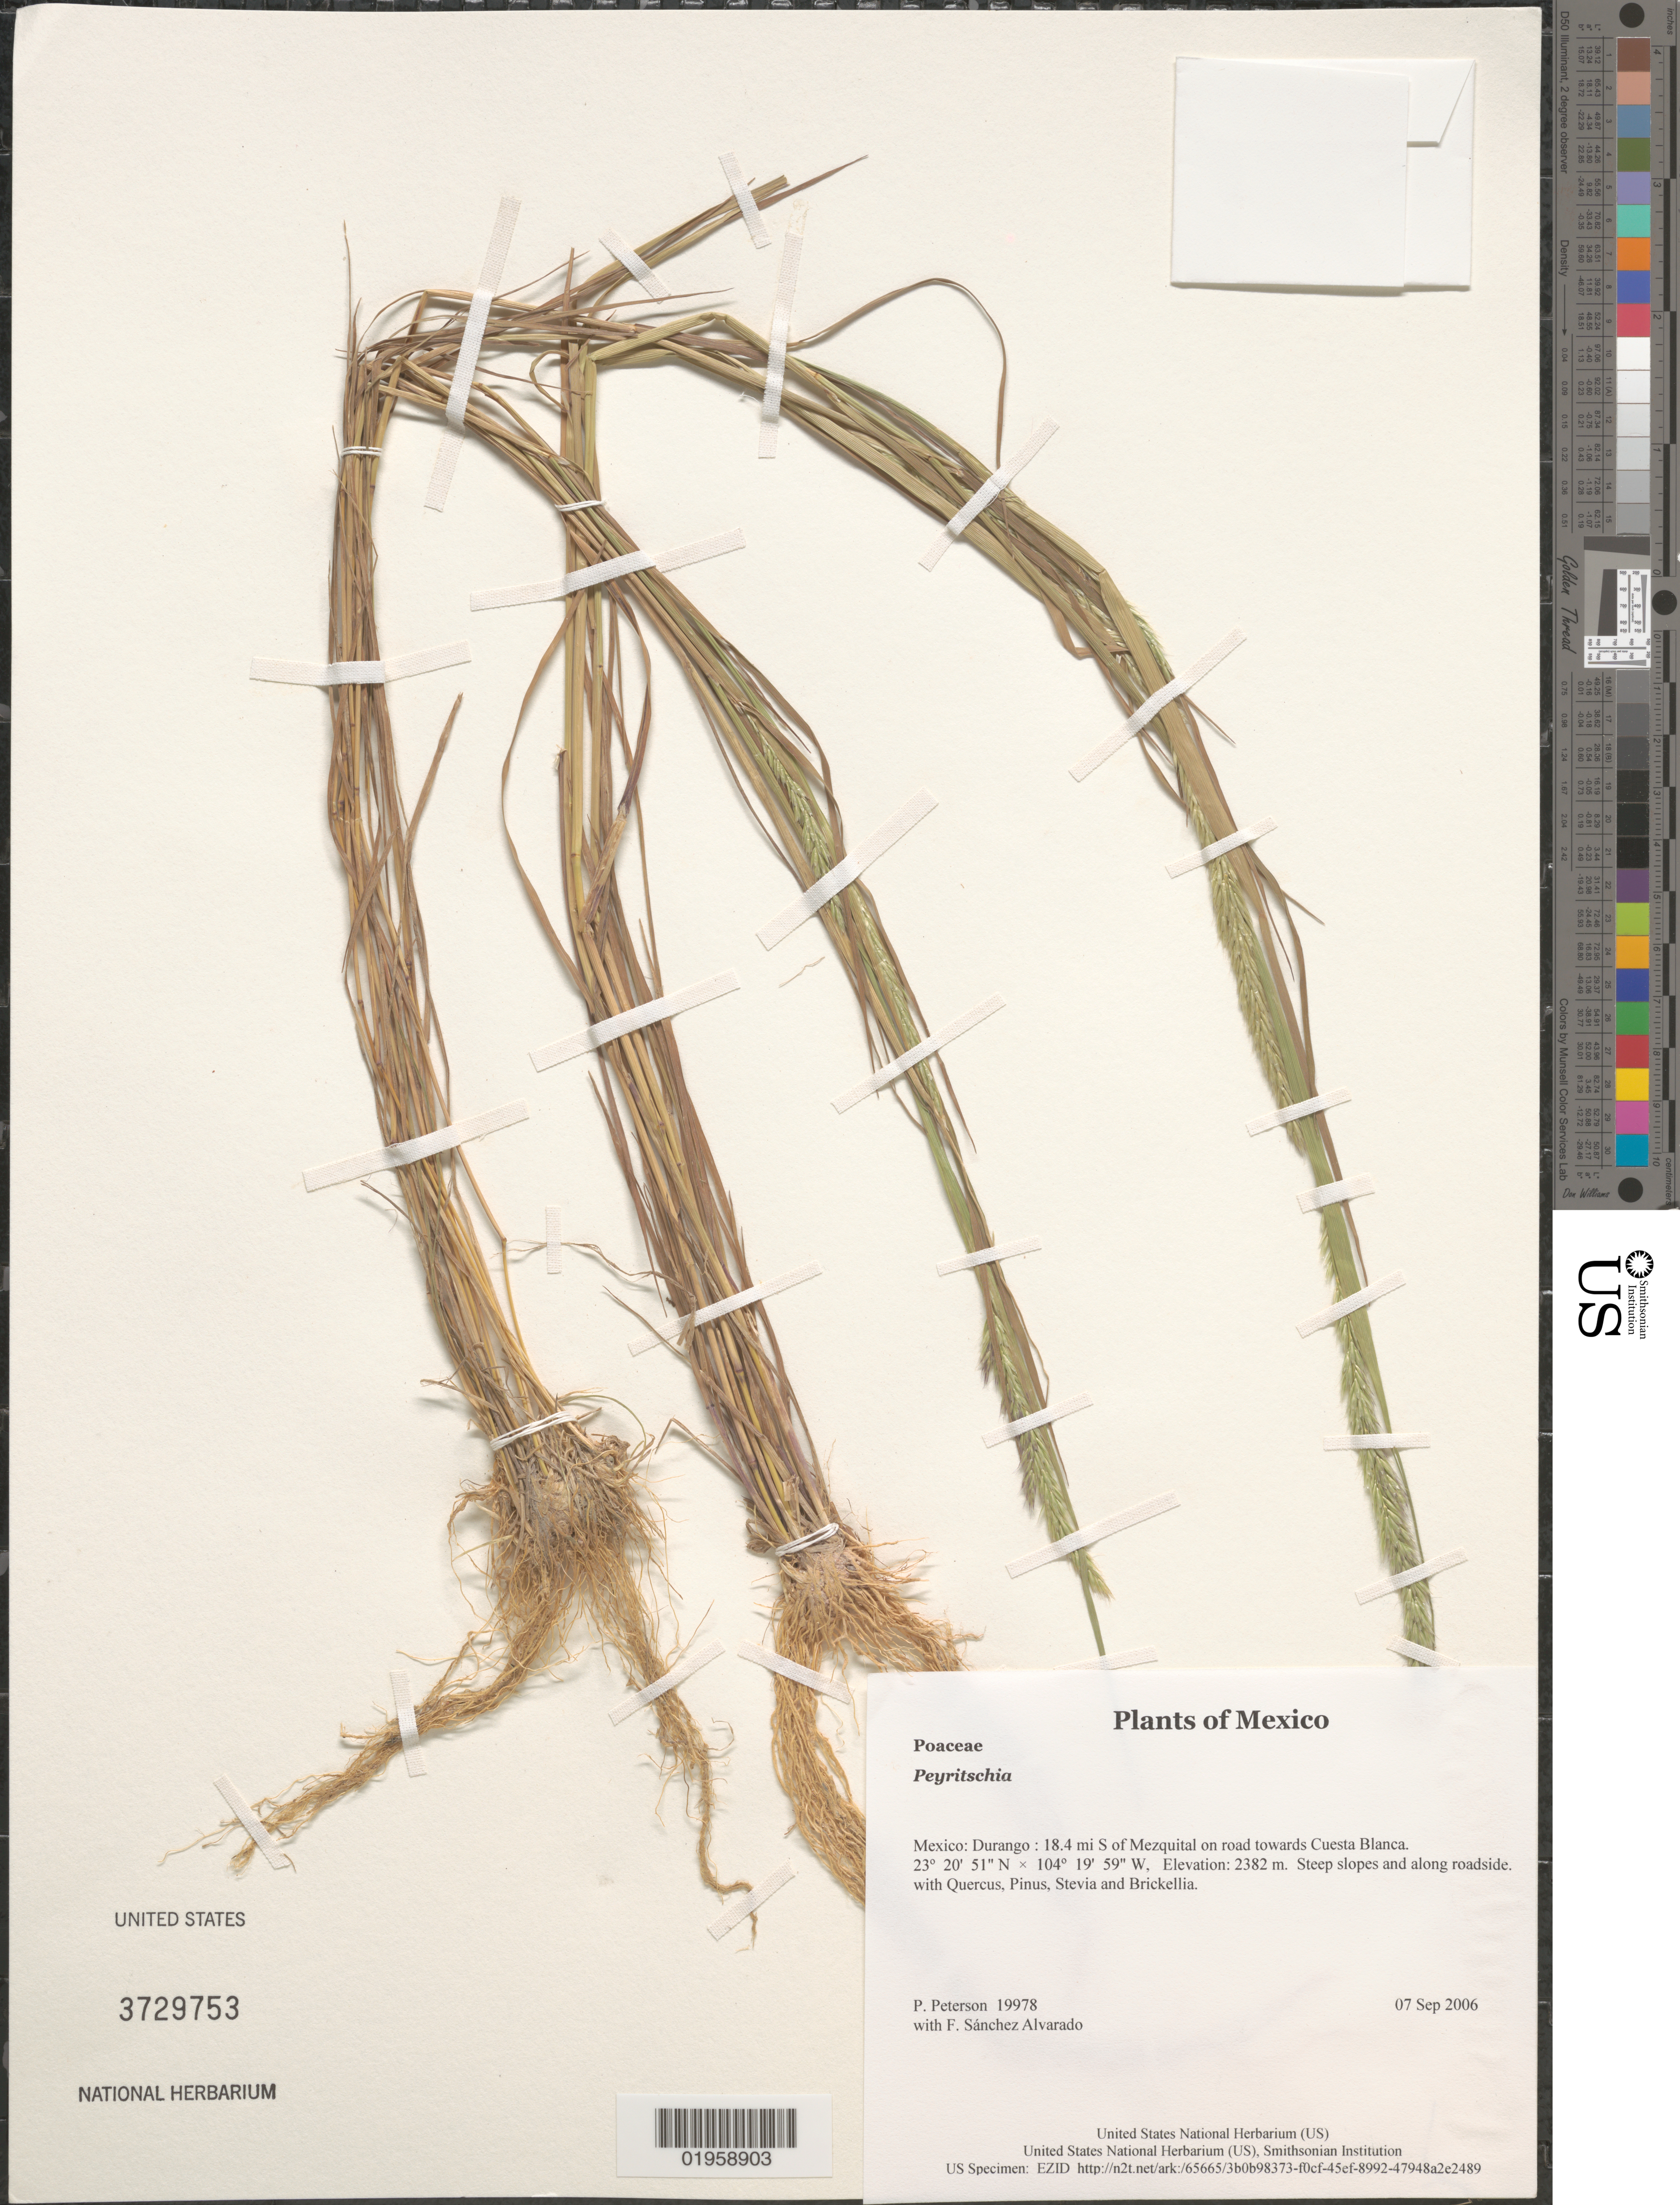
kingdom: Plantae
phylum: Tracheophyta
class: Liliopsida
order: Poales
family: Poaceae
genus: Peyritschia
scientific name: Peyritschia sp.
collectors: P. M. Peterson & F. Sánchez Alvarado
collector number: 19978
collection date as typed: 07 Sep 2006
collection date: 2006-09-07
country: Mexico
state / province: Durango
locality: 18.4 mi S of Mezquital on road towards Cuesta Blanca.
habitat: Steep slopes and along roadside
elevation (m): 2382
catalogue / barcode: US 3729753